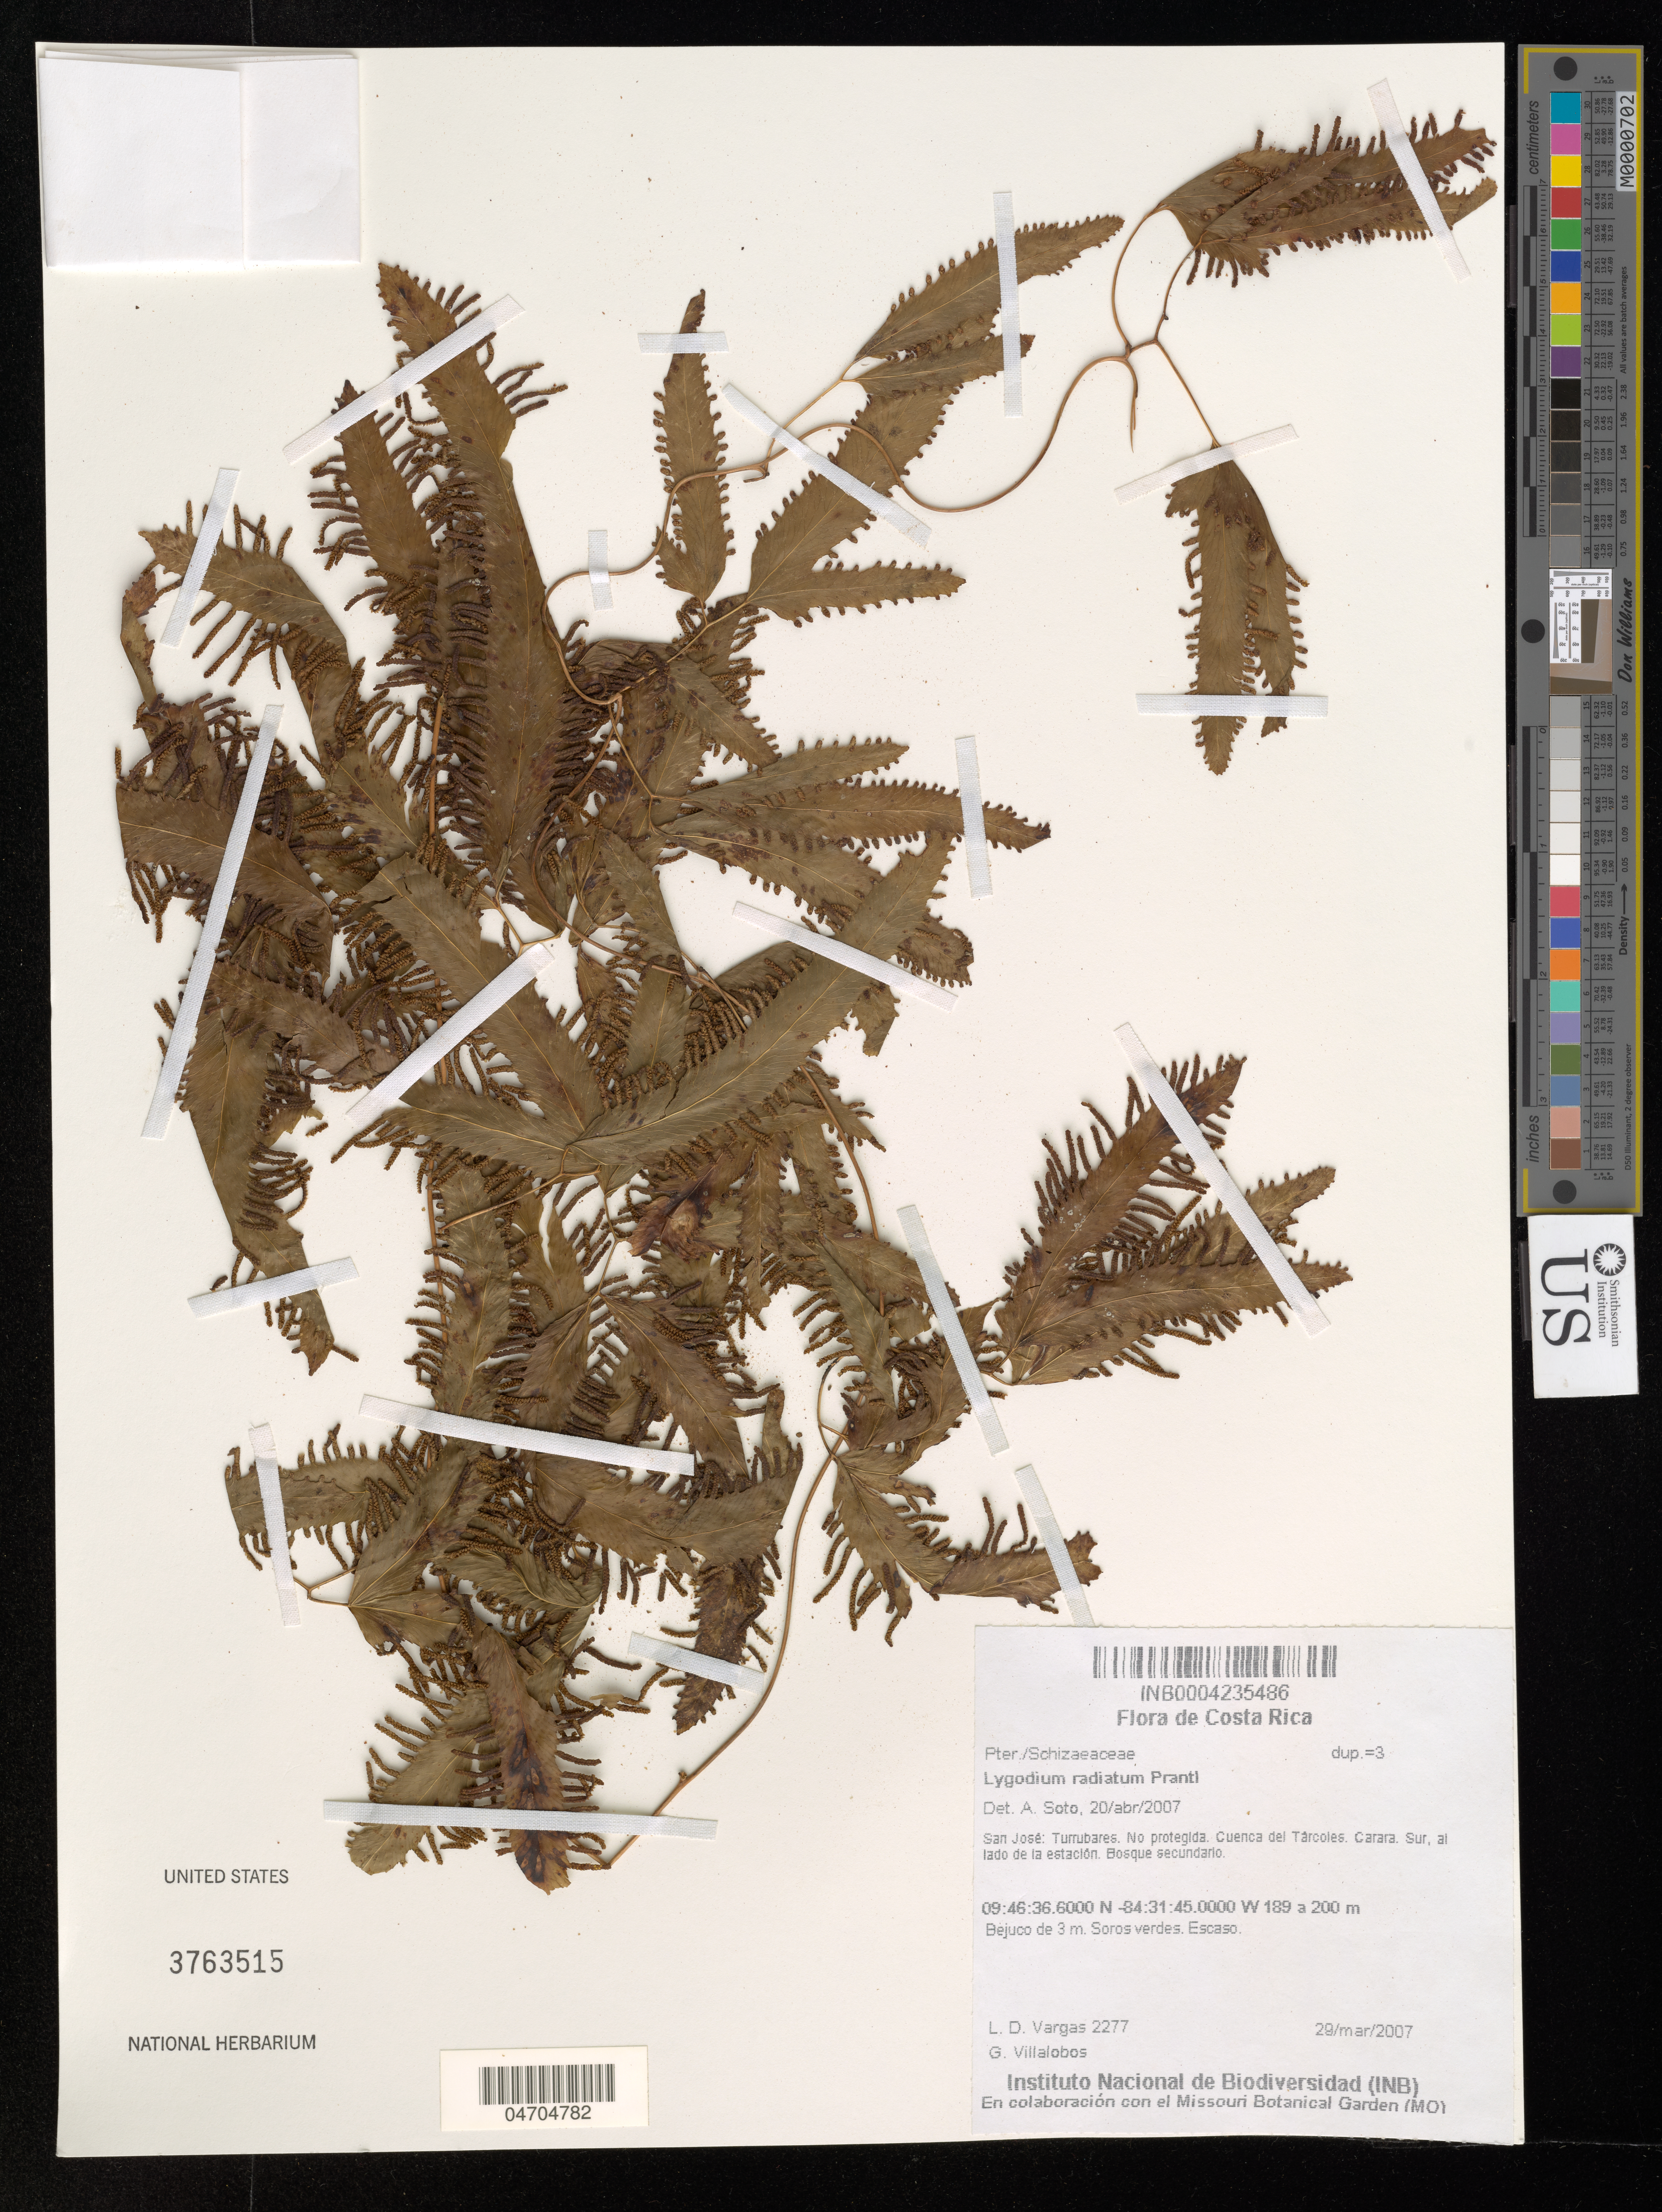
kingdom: Plantae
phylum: Tracheophyta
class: Polypodiopsida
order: Schizaeales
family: Lygodiaceae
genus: Lygodium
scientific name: Lygodium radiatum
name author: Prantl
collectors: L. Vargas & G. Villalobos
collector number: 2277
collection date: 2007-03-29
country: Costa Rica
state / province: San José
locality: Turrubareas. No protegida. Cuenca del Tárcoles. Carara. Sur, al lado de la estación. Bosque secundario.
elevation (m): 189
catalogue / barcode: US 3763515